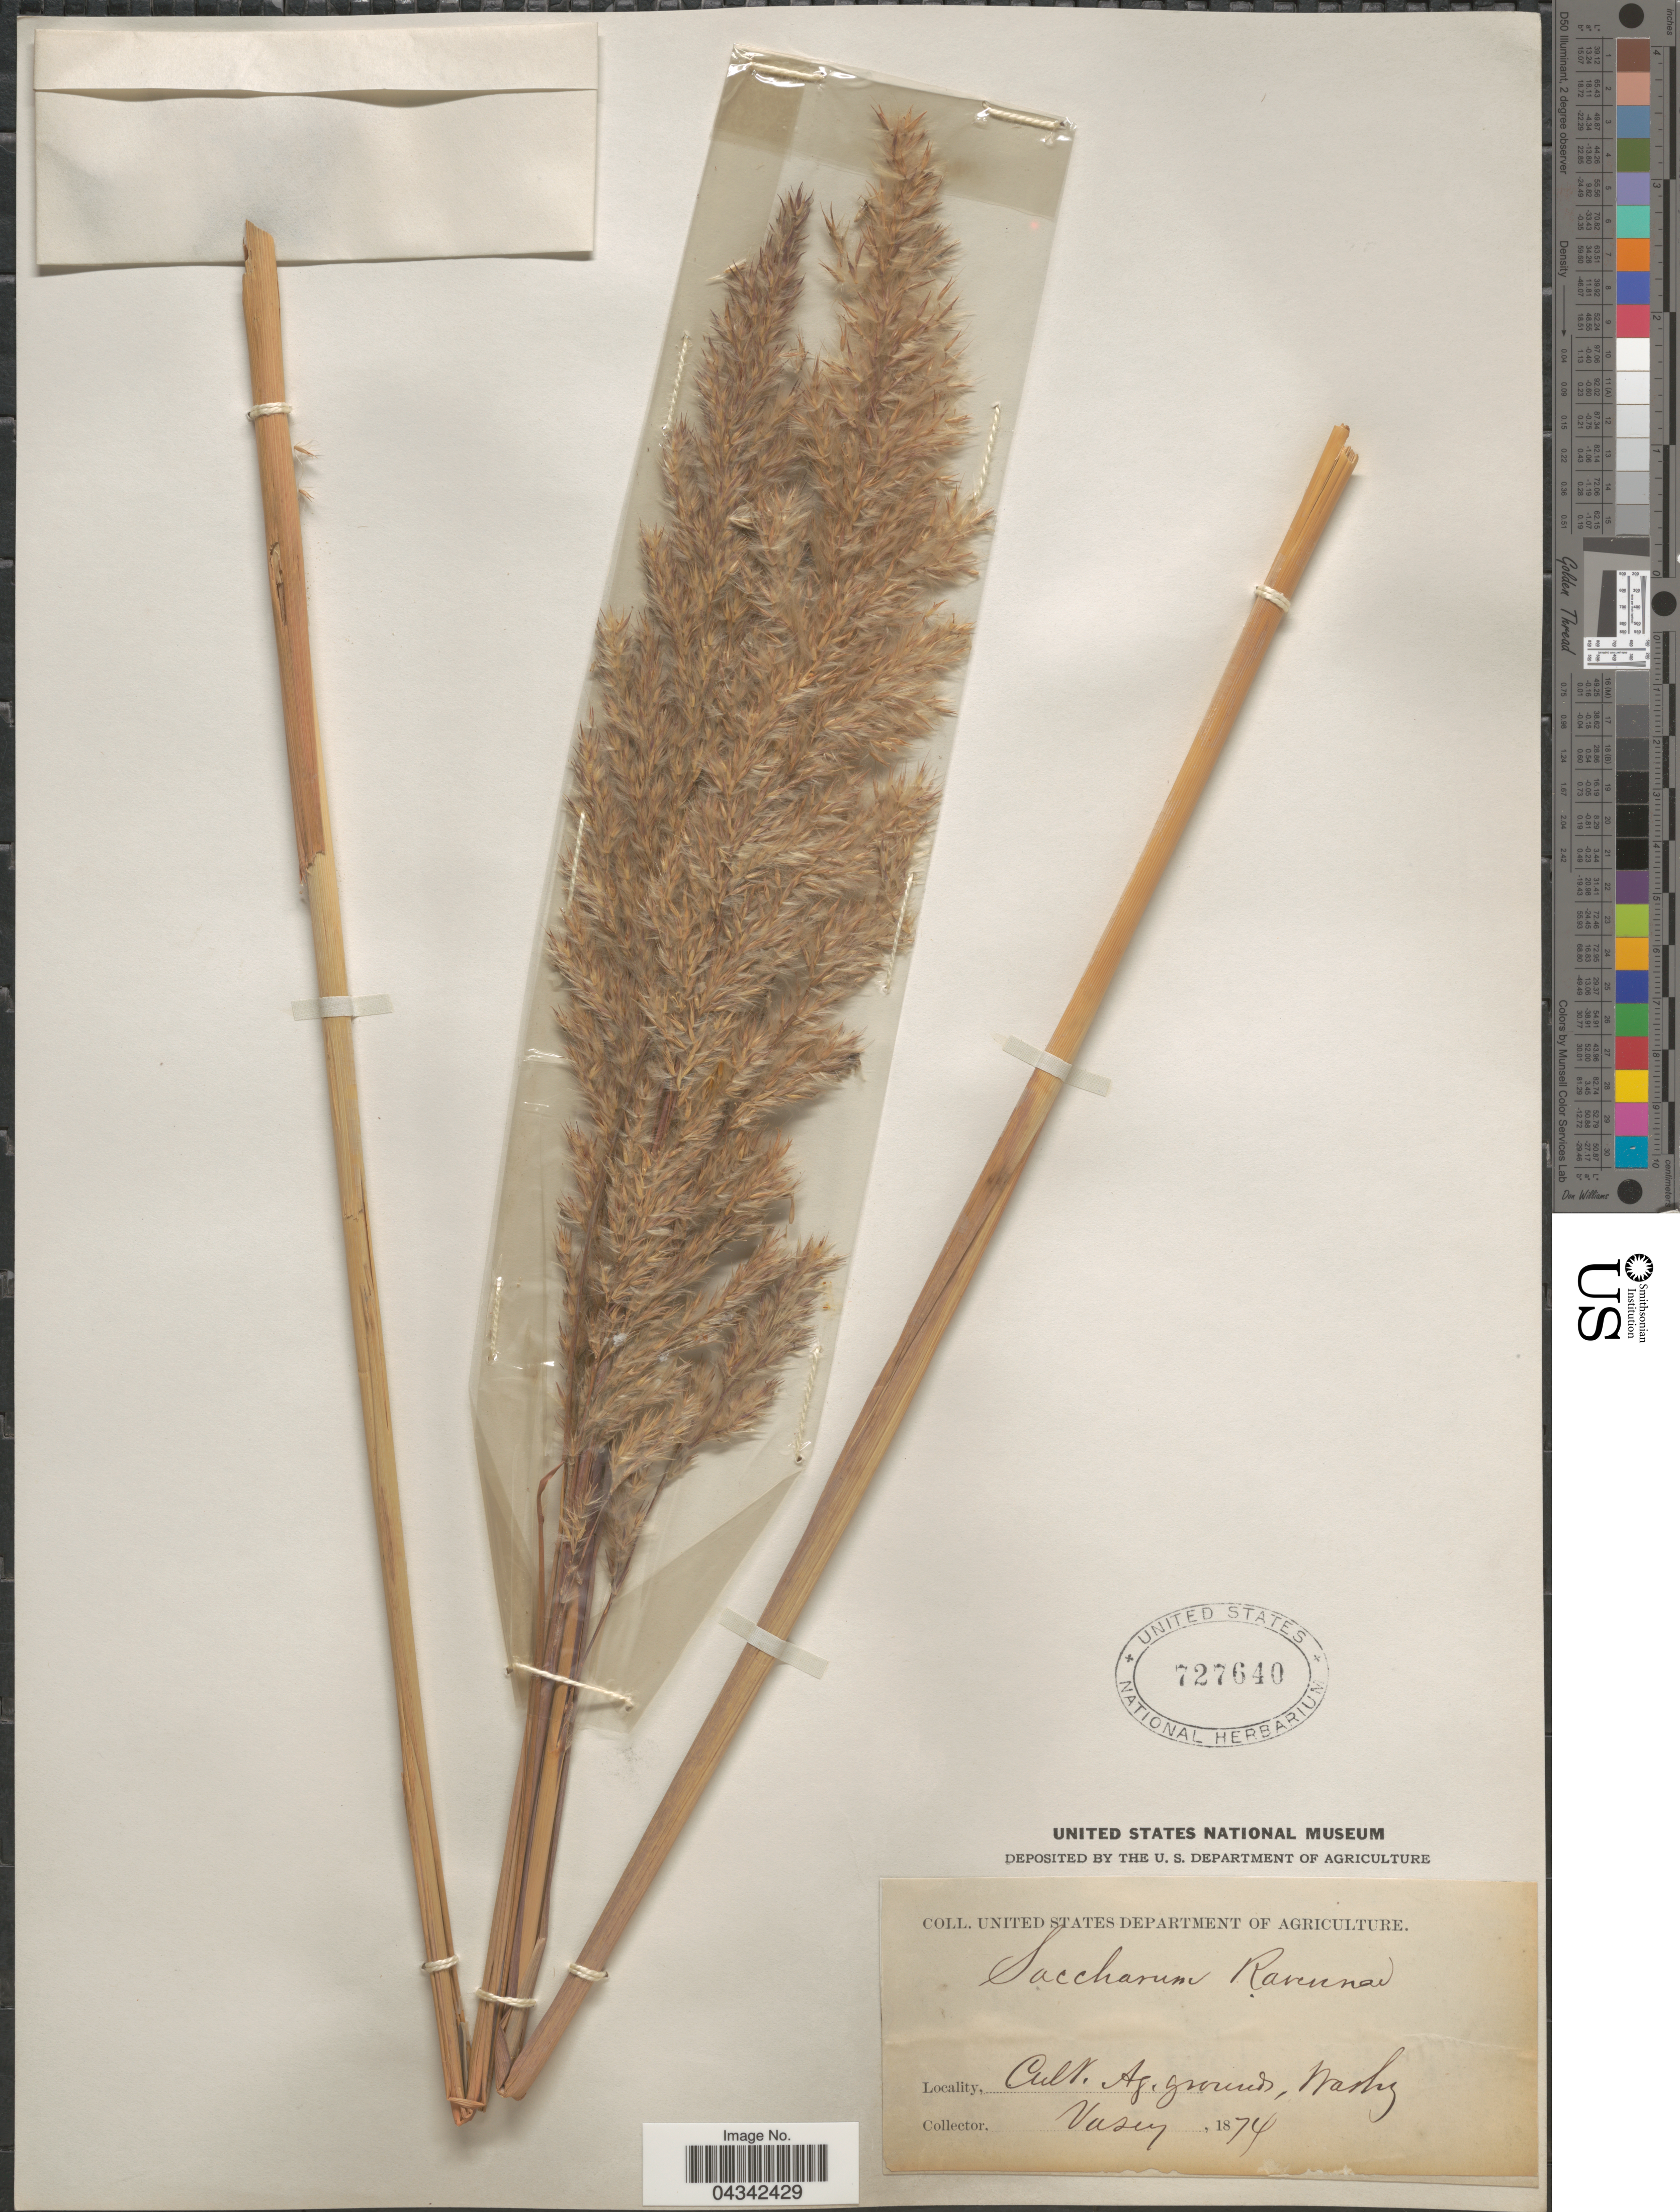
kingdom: Plantae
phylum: Tracheophyta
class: Liliopsida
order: Poales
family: Poaceae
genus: Tripidium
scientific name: Tripidium ravennae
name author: (L.) H. Scholz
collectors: Vasey, --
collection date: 1874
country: United States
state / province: District of Columbia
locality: Cult. Ag. grounds.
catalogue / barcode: US 727640